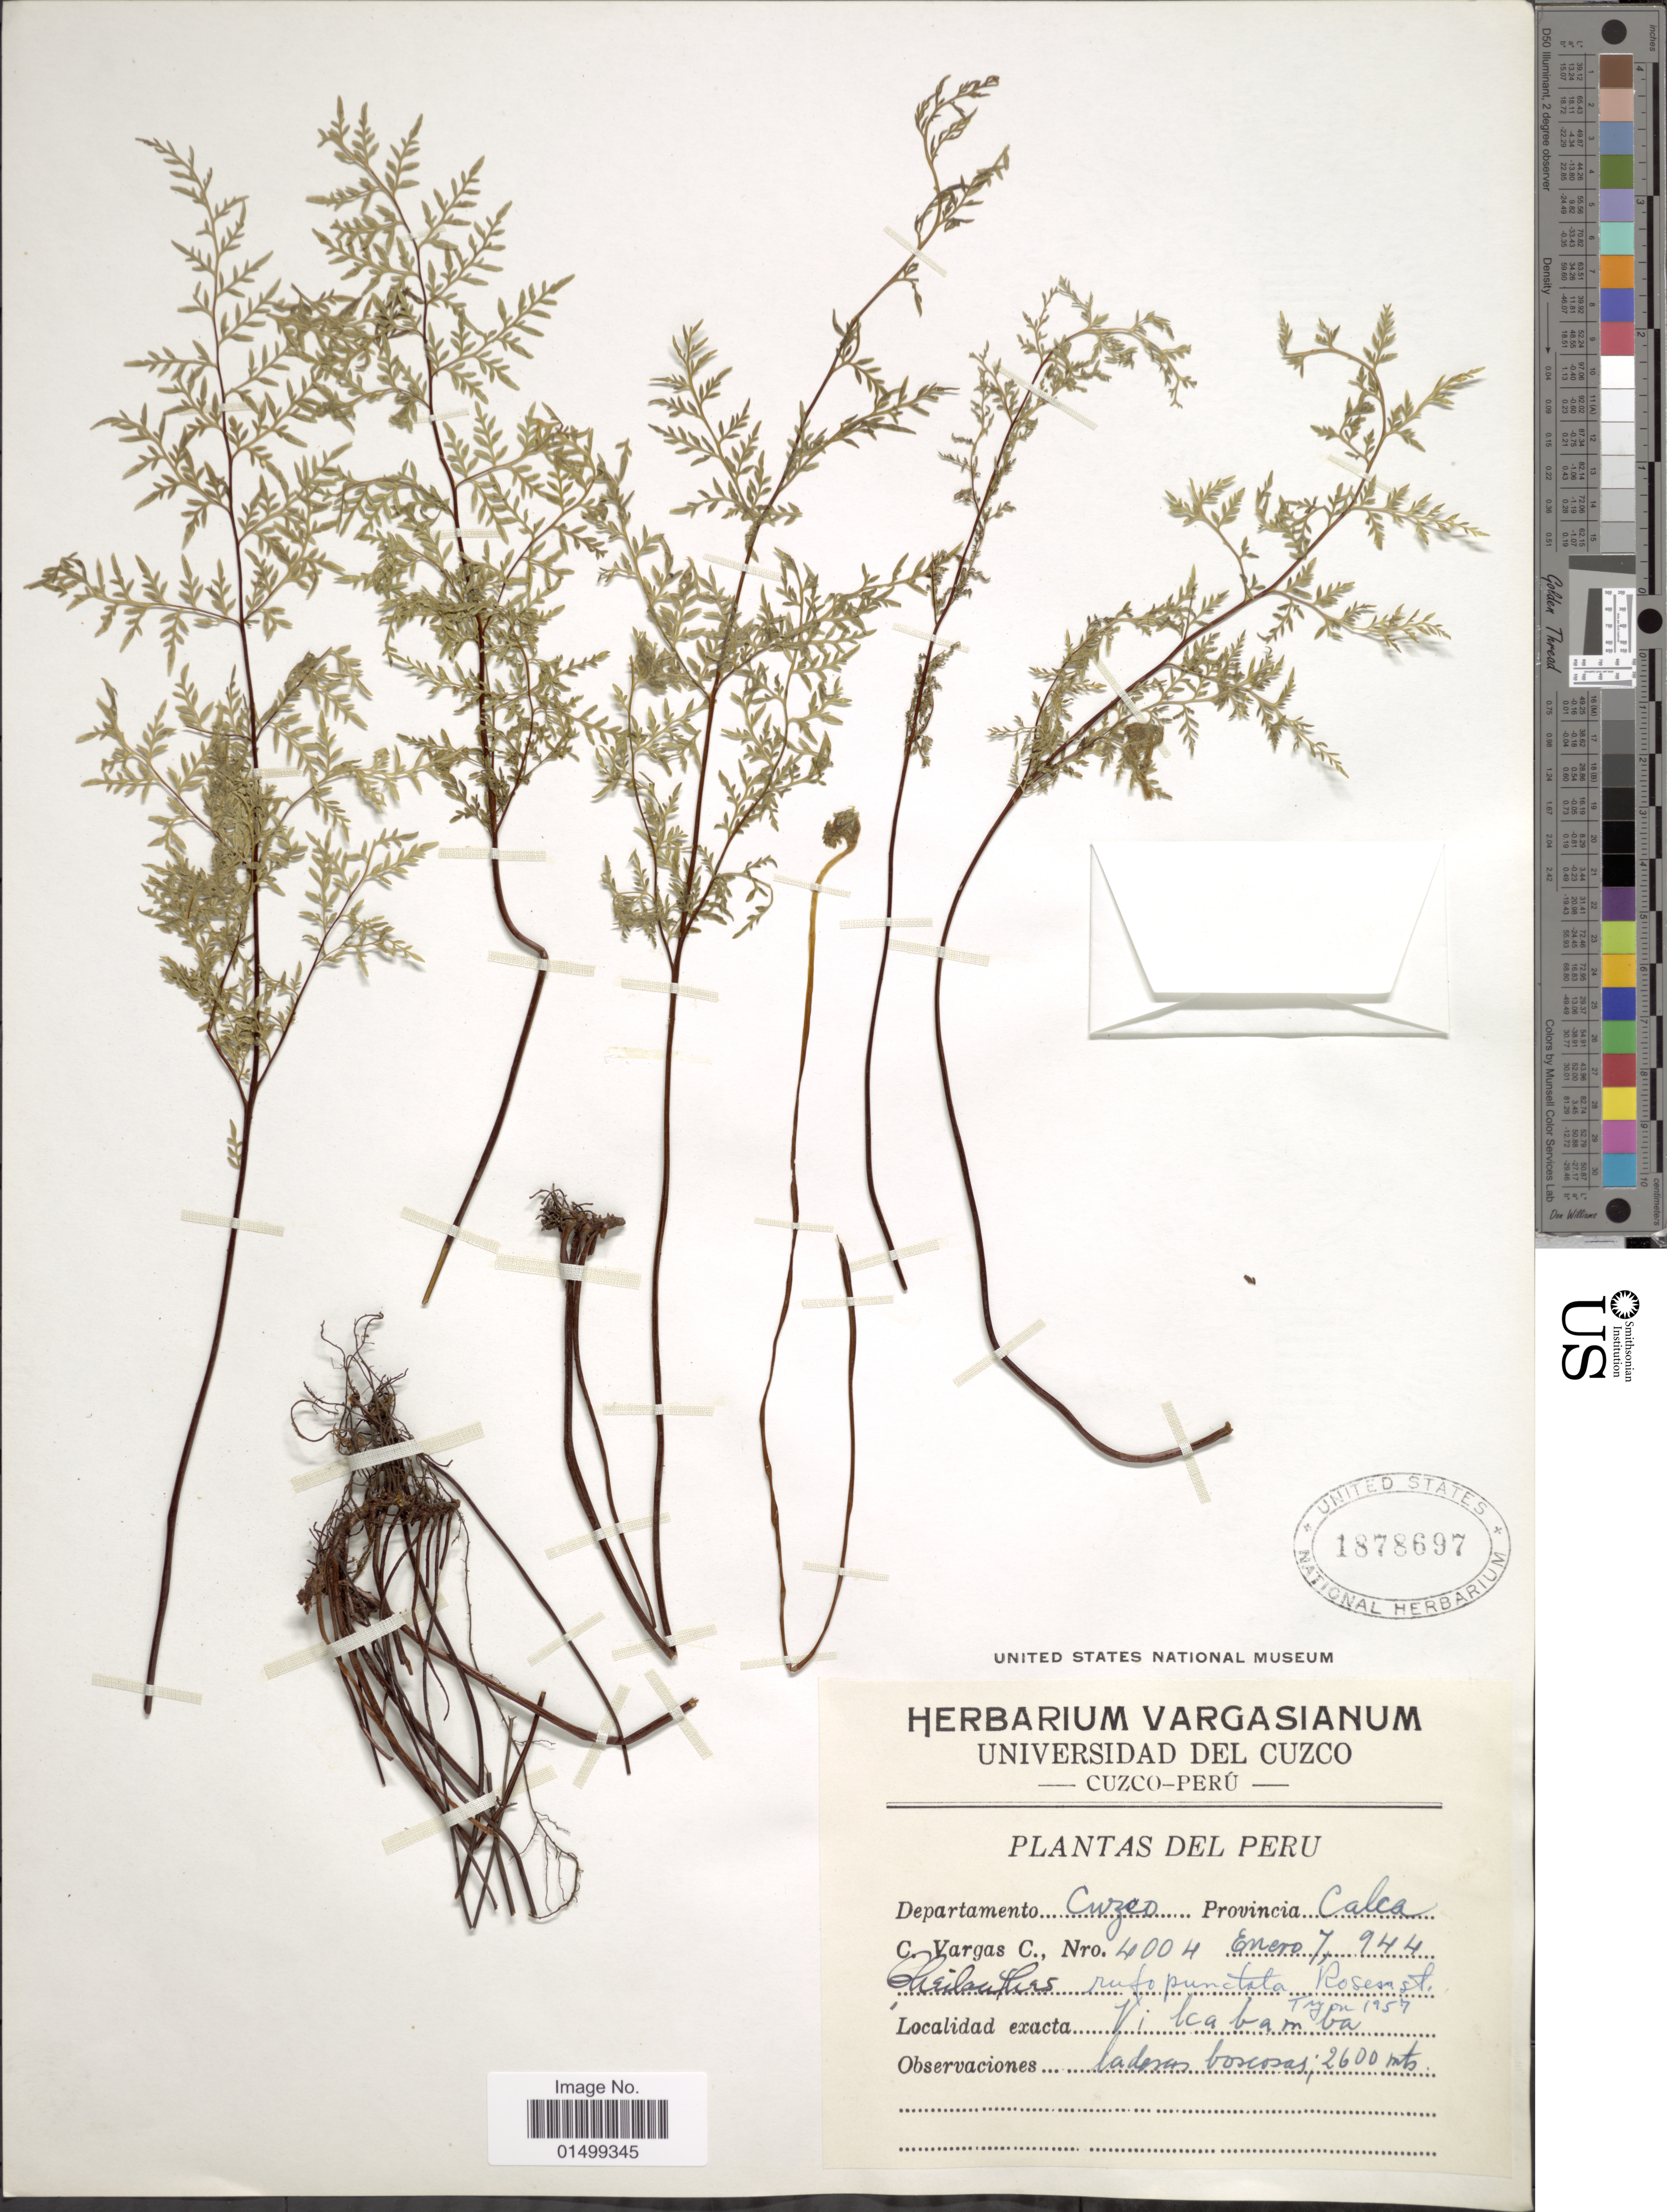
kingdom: Plantae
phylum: Tracheophyta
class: Polypodiopsida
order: Polypodiales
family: Pteridaceae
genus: Cheilanthes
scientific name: Cheilanthes rufopunctata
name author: Rosenst.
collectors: C. Vargas Calderón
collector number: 4004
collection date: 1944-01-07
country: Peru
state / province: Cusco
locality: Provincia Calca, Vilcabamba.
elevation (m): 2600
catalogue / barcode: US 1878697